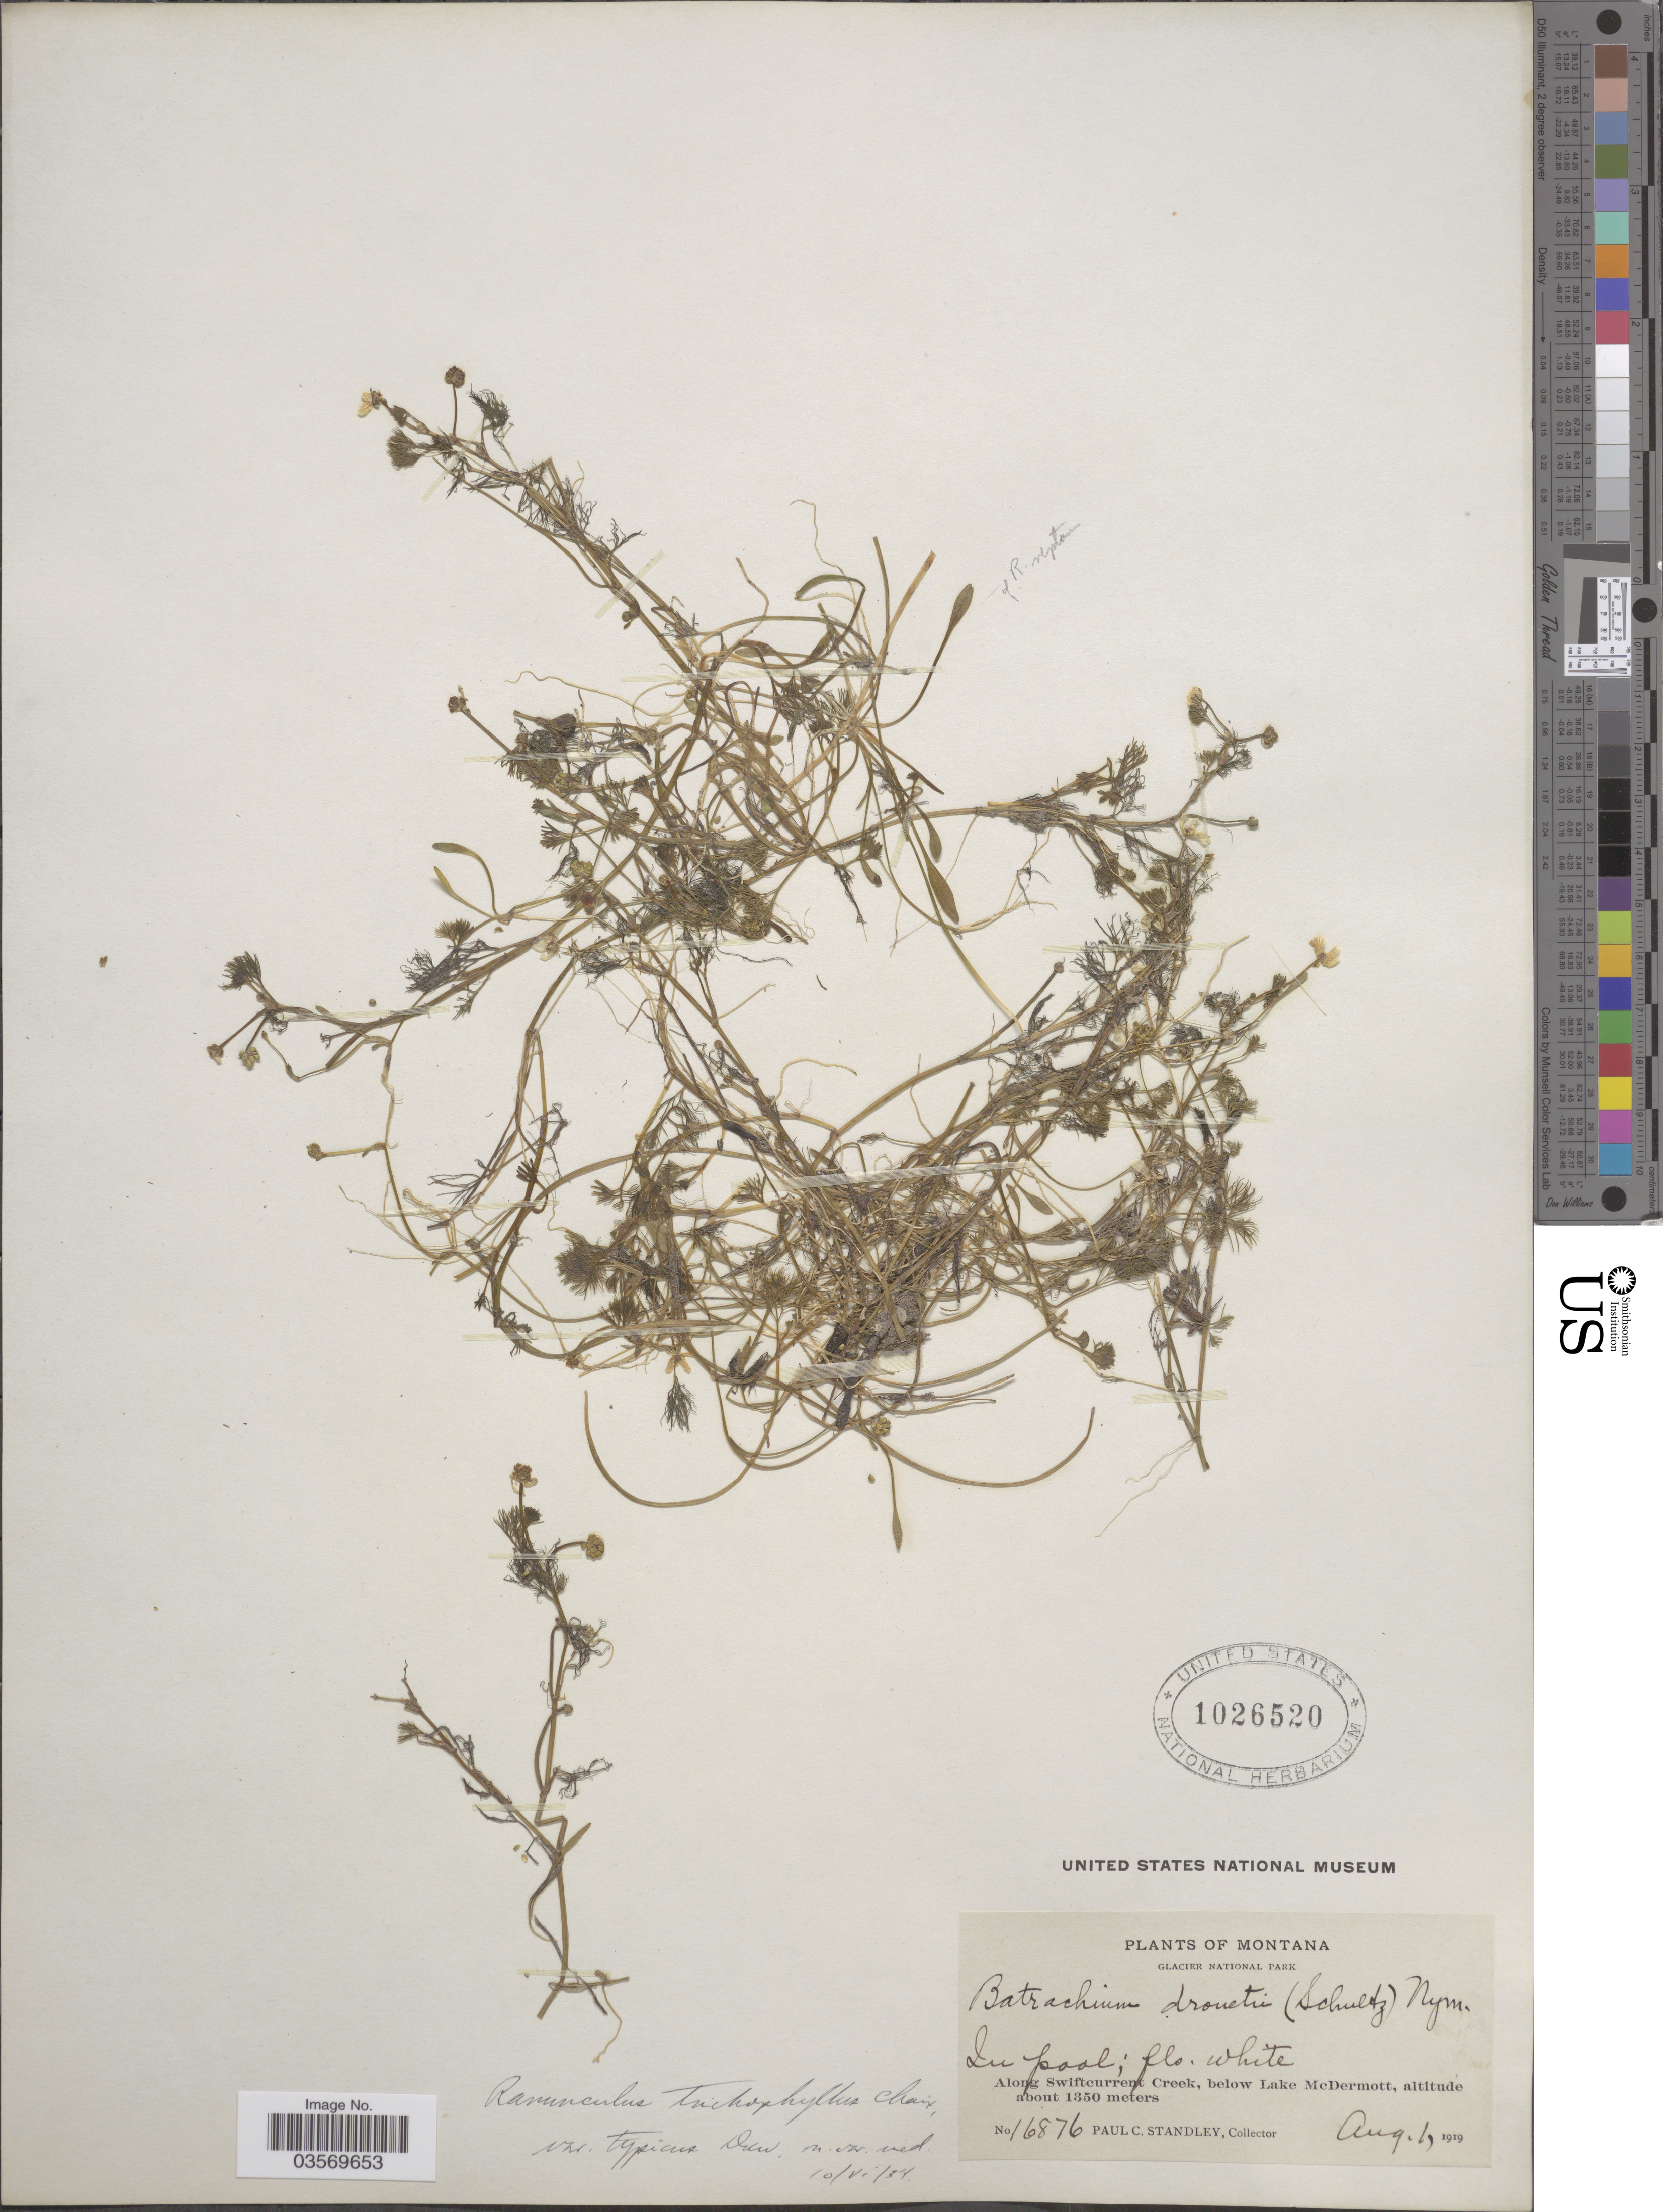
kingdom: Plantae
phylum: Tracheophyta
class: Magnoliopsida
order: Ranunculales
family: Ranunculaceae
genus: Ranunculus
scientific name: Ranunculus trichophyllus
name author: Chaix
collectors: P. C. Standley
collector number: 16876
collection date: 1919-08-01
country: United States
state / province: Montana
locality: Glacier National Park. In pool. Along Swiftcurrent Creek, below Lake McDermott.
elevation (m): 1350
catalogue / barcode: US 1026520